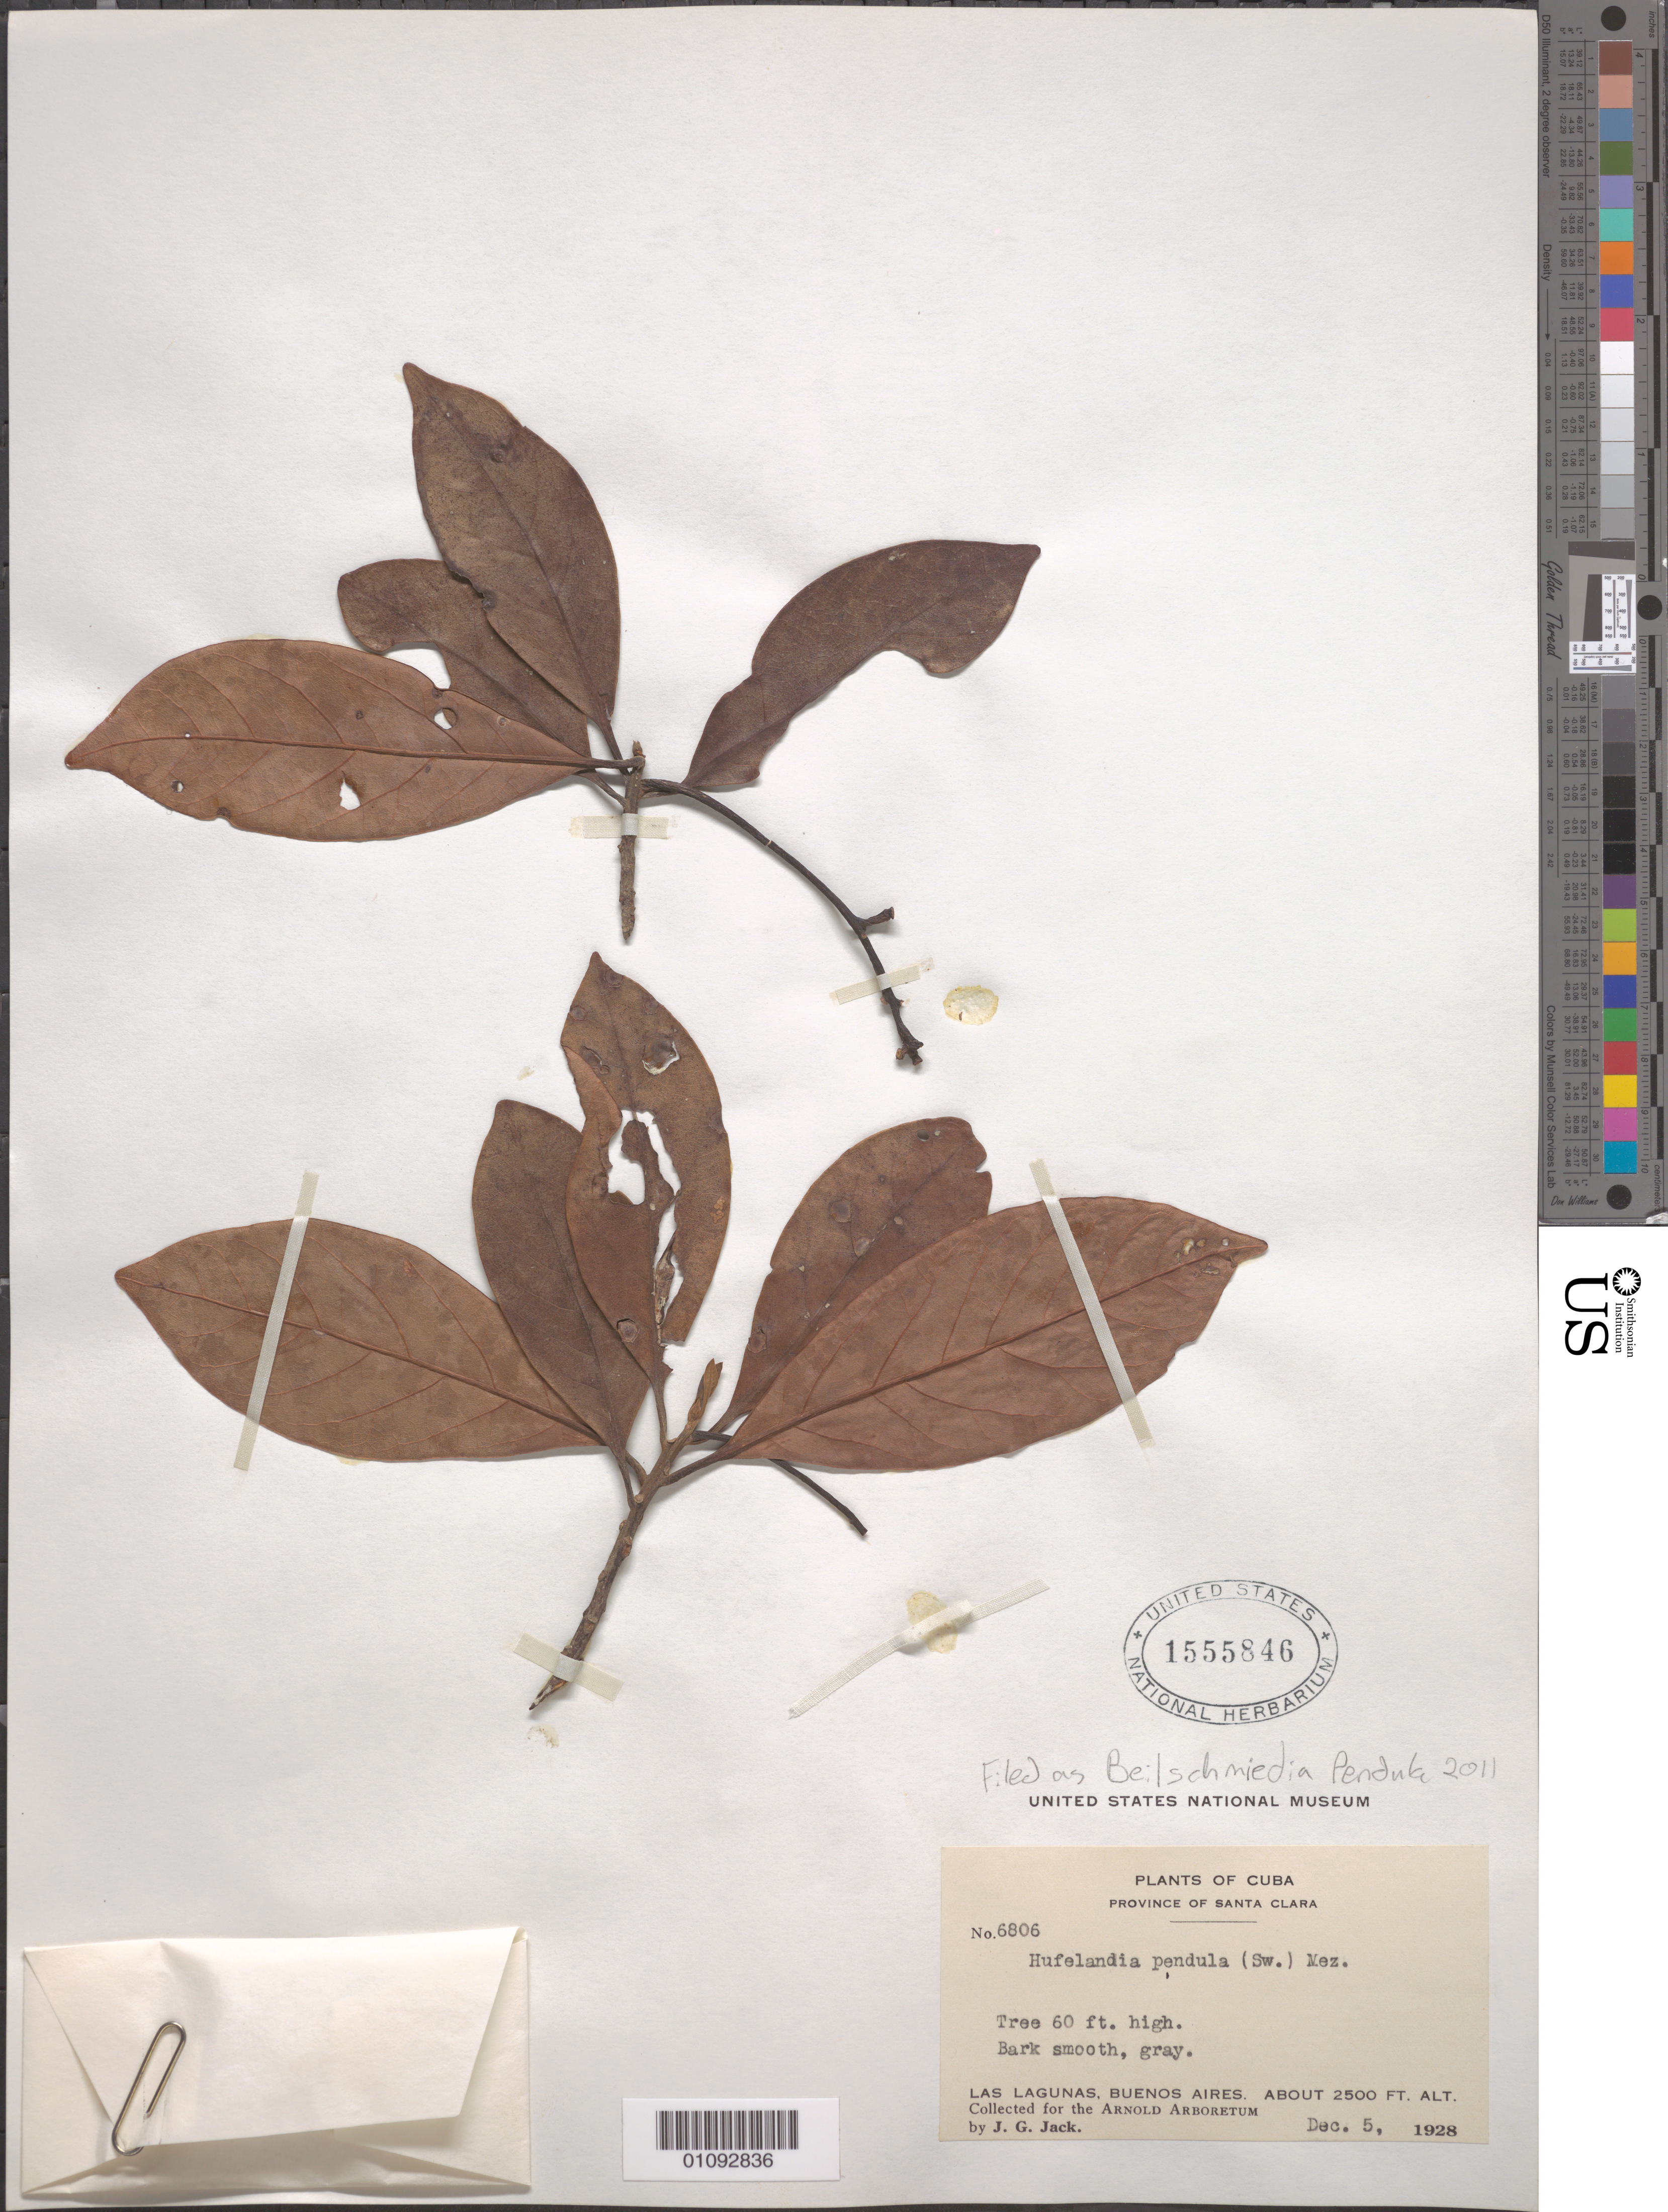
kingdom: Plantae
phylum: Tracheophyta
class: Magnoliopsida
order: Laurales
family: Lauraceae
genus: Beilschmiedia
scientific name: Beilschmiedia pendula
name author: (Sw.) Hemsl.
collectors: J. G. Jack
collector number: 6806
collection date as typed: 05 Dec 1928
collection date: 1928-12-05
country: Cuba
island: Cuba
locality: Las Lagunas, Buenos Aires, Cuba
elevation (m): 762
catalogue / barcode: US 1555846